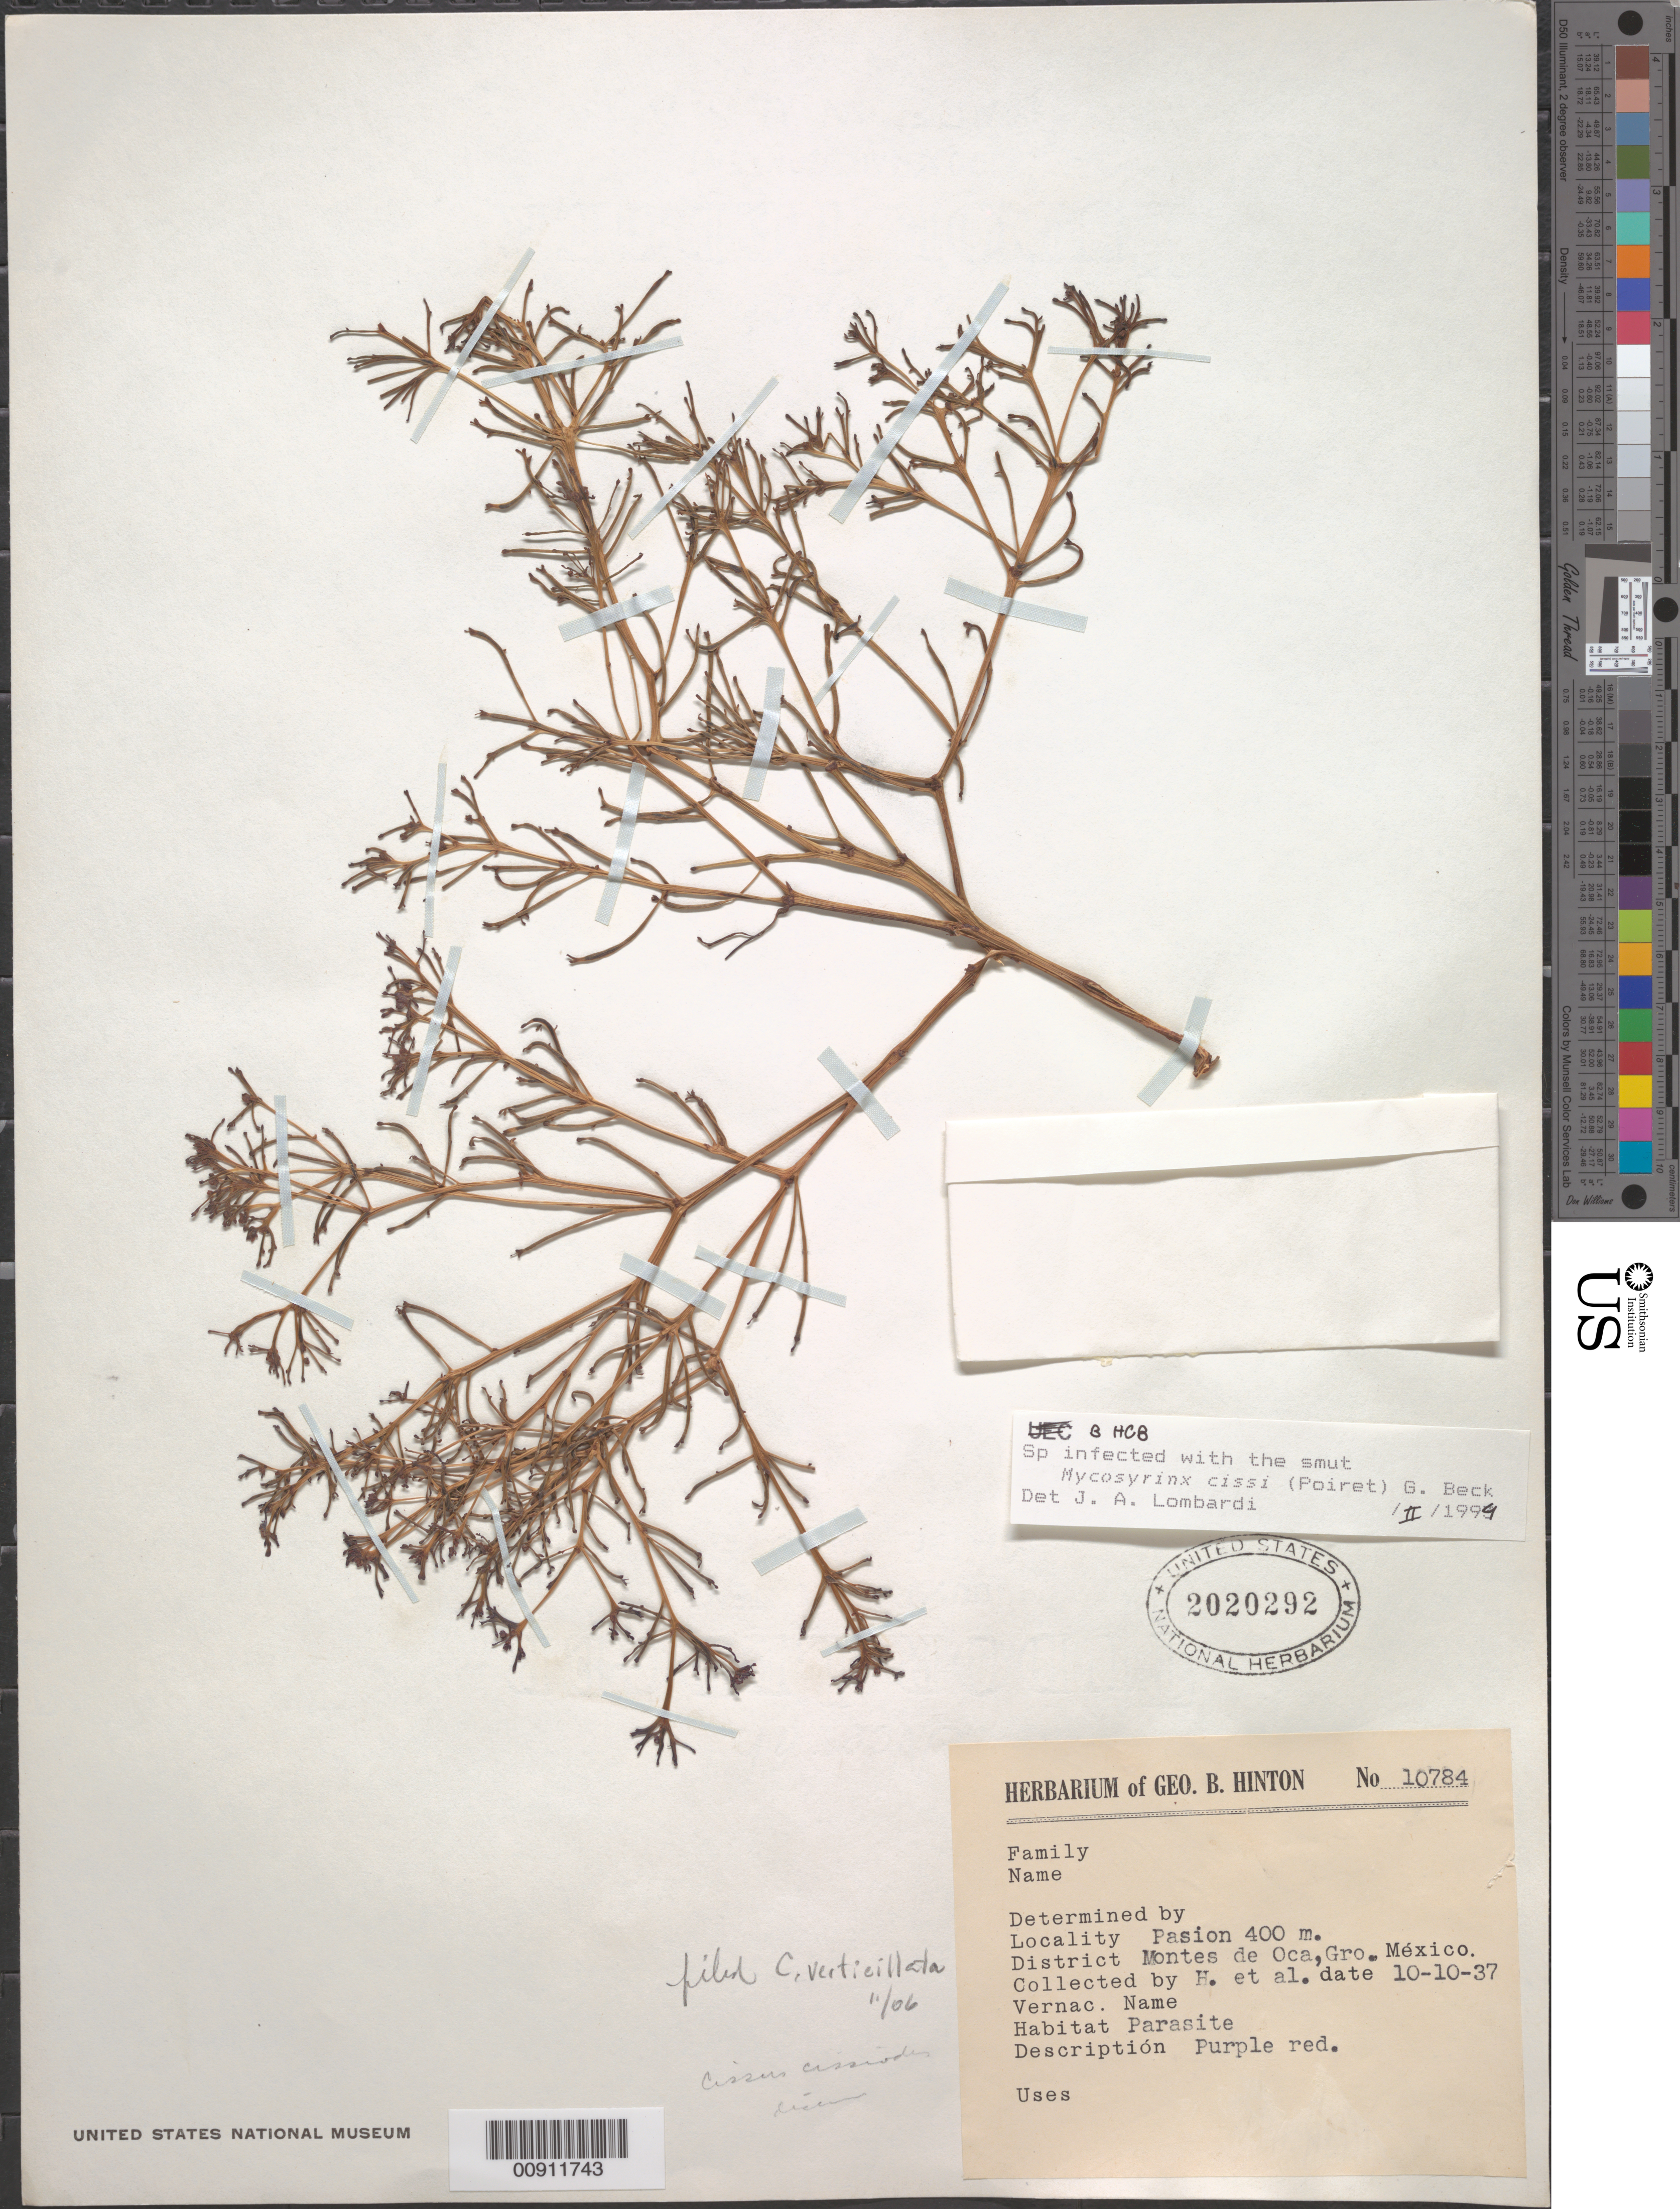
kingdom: Plantae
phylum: Tracheophyta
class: Magnoliopsida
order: Vitales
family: Vitaceae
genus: Cissus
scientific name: Cissus verticillata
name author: (L.) Nicolson & C.E. Jarvis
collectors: G. B. Hinton & et al.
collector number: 10784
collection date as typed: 10 Oct 1937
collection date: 1937-10-10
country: Mexico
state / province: Guerrero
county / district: Montes de Oca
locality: Pasion, District Montes de Oca, Guerrero.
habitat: Parasite.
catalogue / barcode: US 2020292